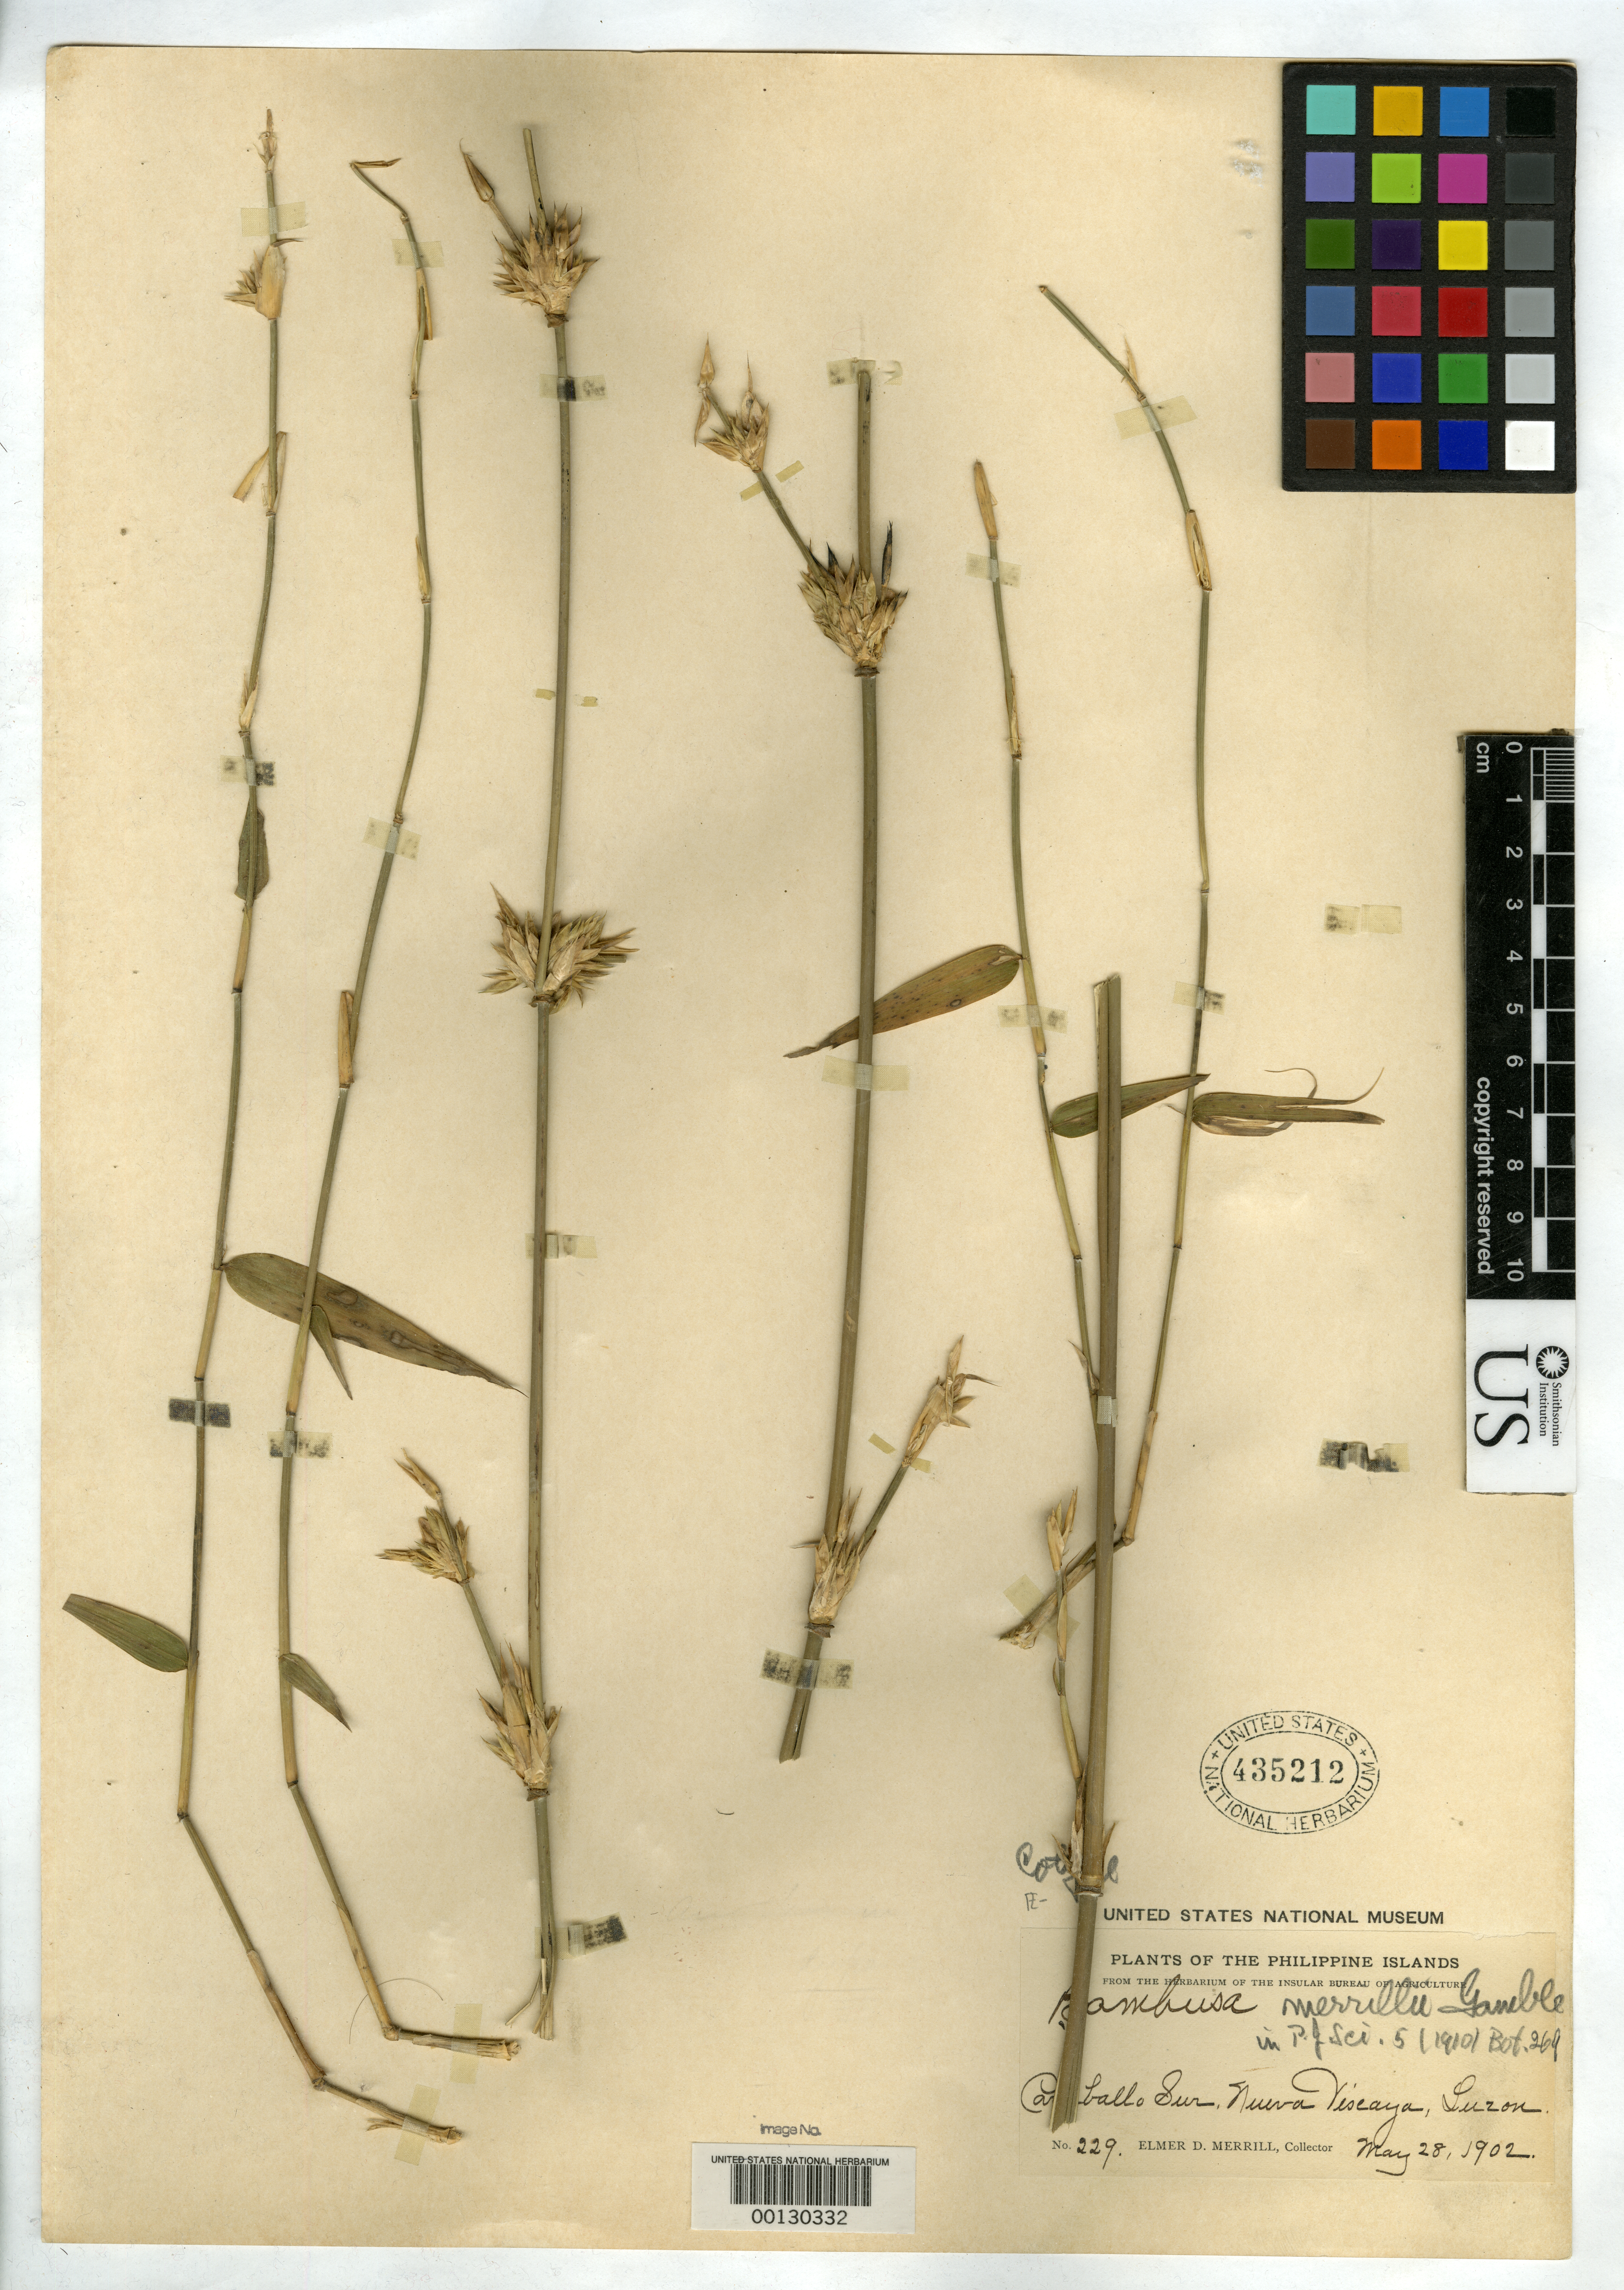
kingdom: Plantae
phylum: Tracheophyta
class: Liliopsida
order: Poales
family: Poaceae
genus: Bambusa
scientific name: Bambusa merrillii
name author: Gamble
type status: Isotype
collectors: E. D. Merrill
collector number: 229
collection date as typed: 28 May 1902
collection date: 1902-05-28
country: Philippines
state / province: Cagayan Valley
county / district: Nueva Vizcaya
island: Luzon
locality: Caraballo Mts.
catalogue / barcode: US 435212